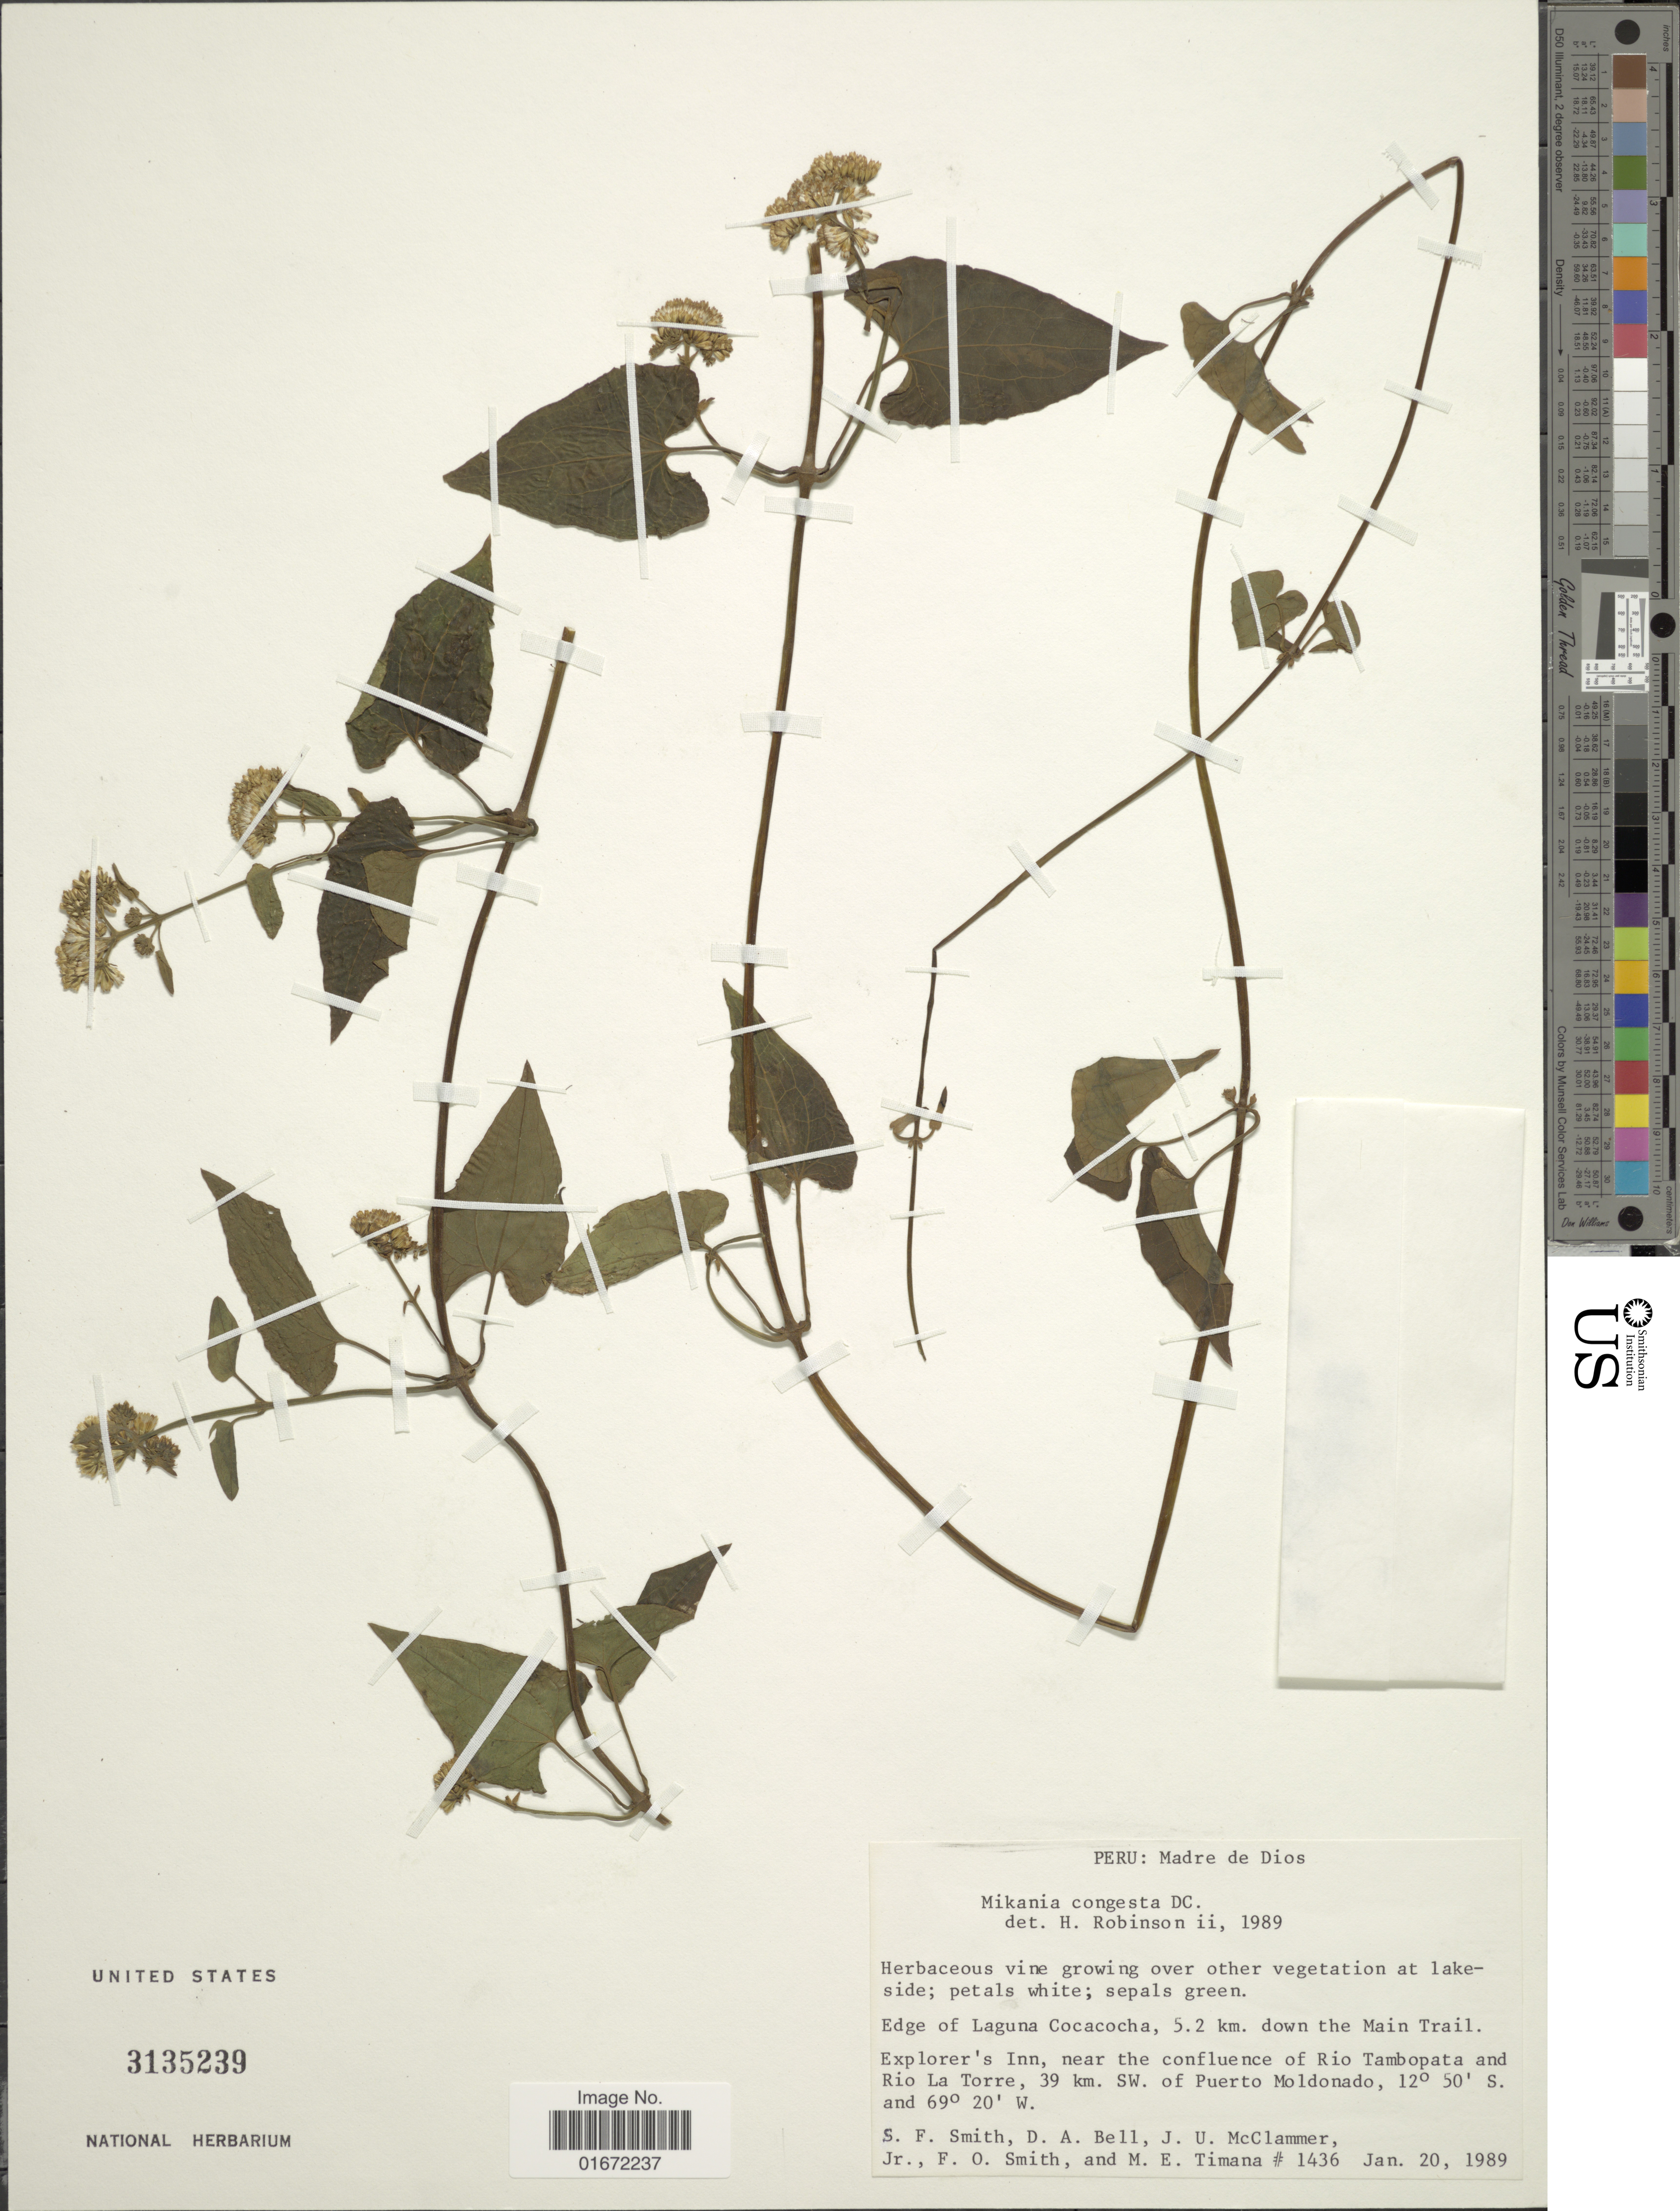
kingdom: Plantae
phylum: Tracheophyta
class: Magnoliopsida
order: Asterales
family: Asteraceae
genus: Mikania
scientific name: Mikania congesta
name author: DC.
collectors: S.F. Smith, D. A. Bell, J. McClammer Jr. & F. Smith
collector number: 1436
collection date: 1989-01-20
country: Peru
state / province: Madre de Dios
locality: Edge of Laguna Cocacocha, 5.2 km. down the Main Trail. Explorer's Inn, near the confluence of Rio Tambopata and Rio La Torre, 39 km. SW. of Puerto Moldonado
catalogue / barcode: US 3135239